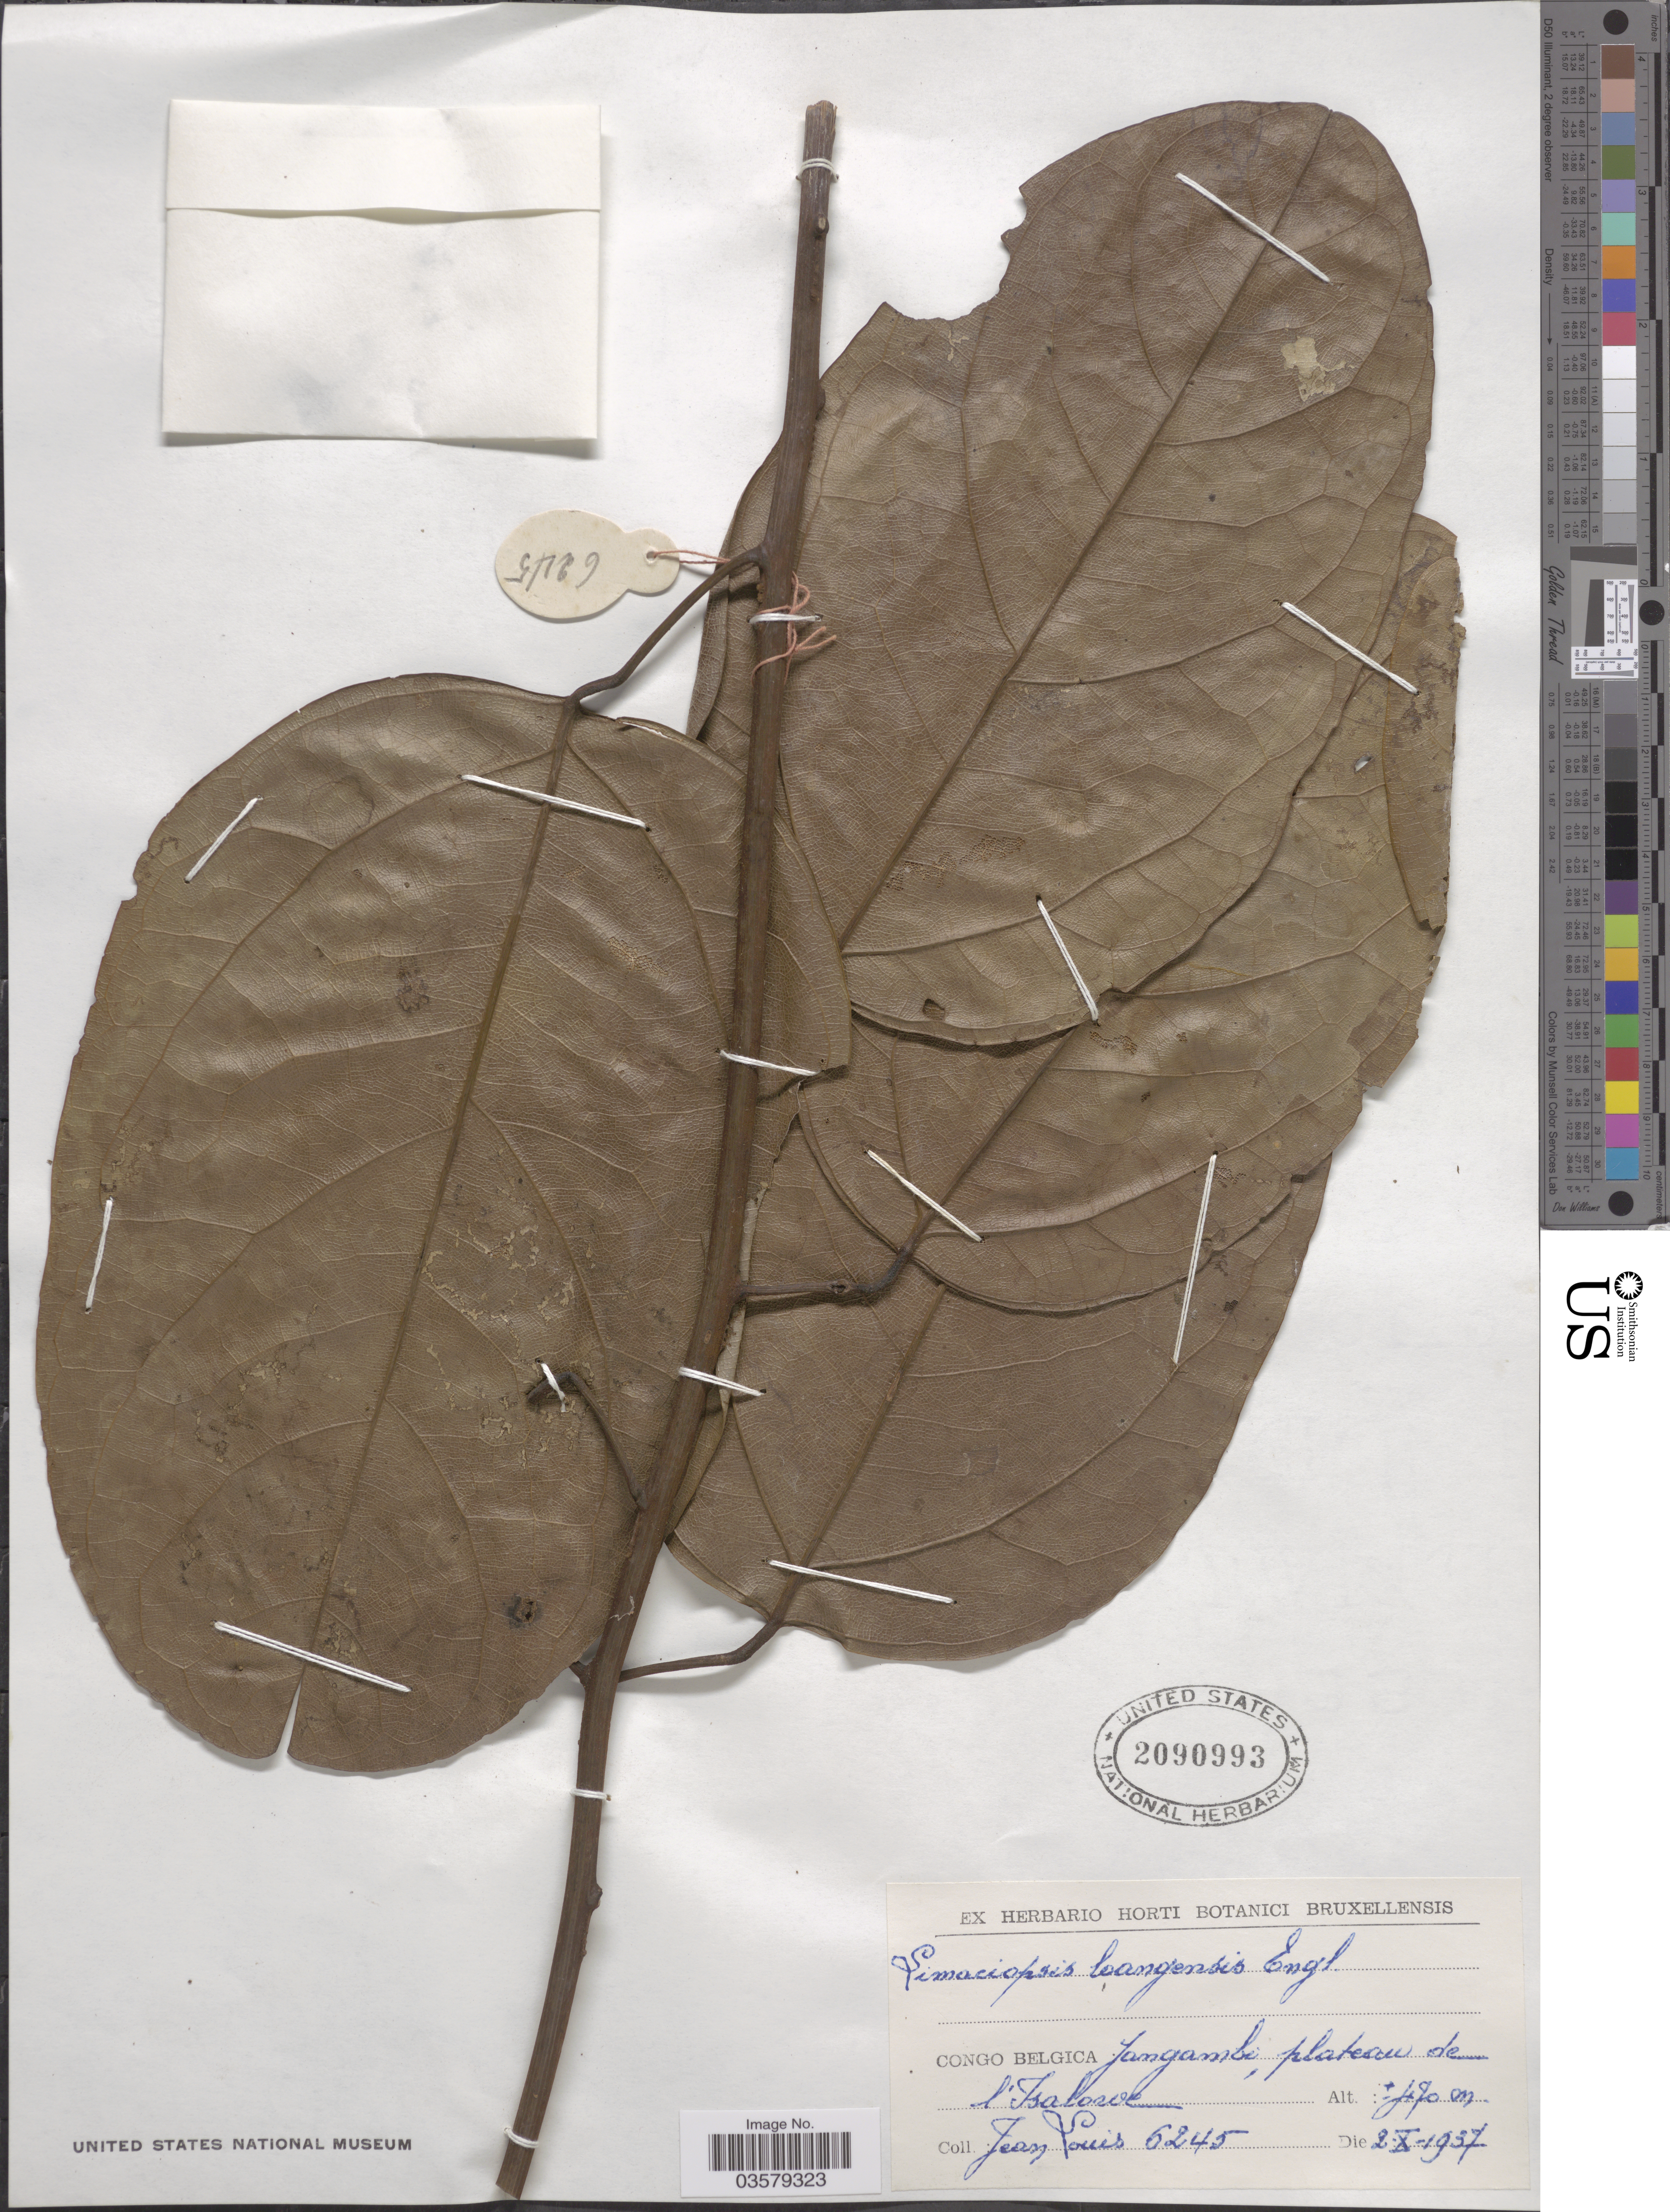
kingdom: Plantae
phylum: Tracheophyta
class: Magnoliopsida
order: Ranunculales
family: Menispermaceae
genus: Limaciopsis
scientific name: Limaciopsis loangensis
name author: Engl.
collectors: J. Louis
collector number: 6245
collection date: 1937-10-02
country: Congo, Democratic Republic of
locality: Congo Belgica: Yangambi, plateau de l'Isalowe.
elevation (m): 470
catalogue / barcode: US 2090993